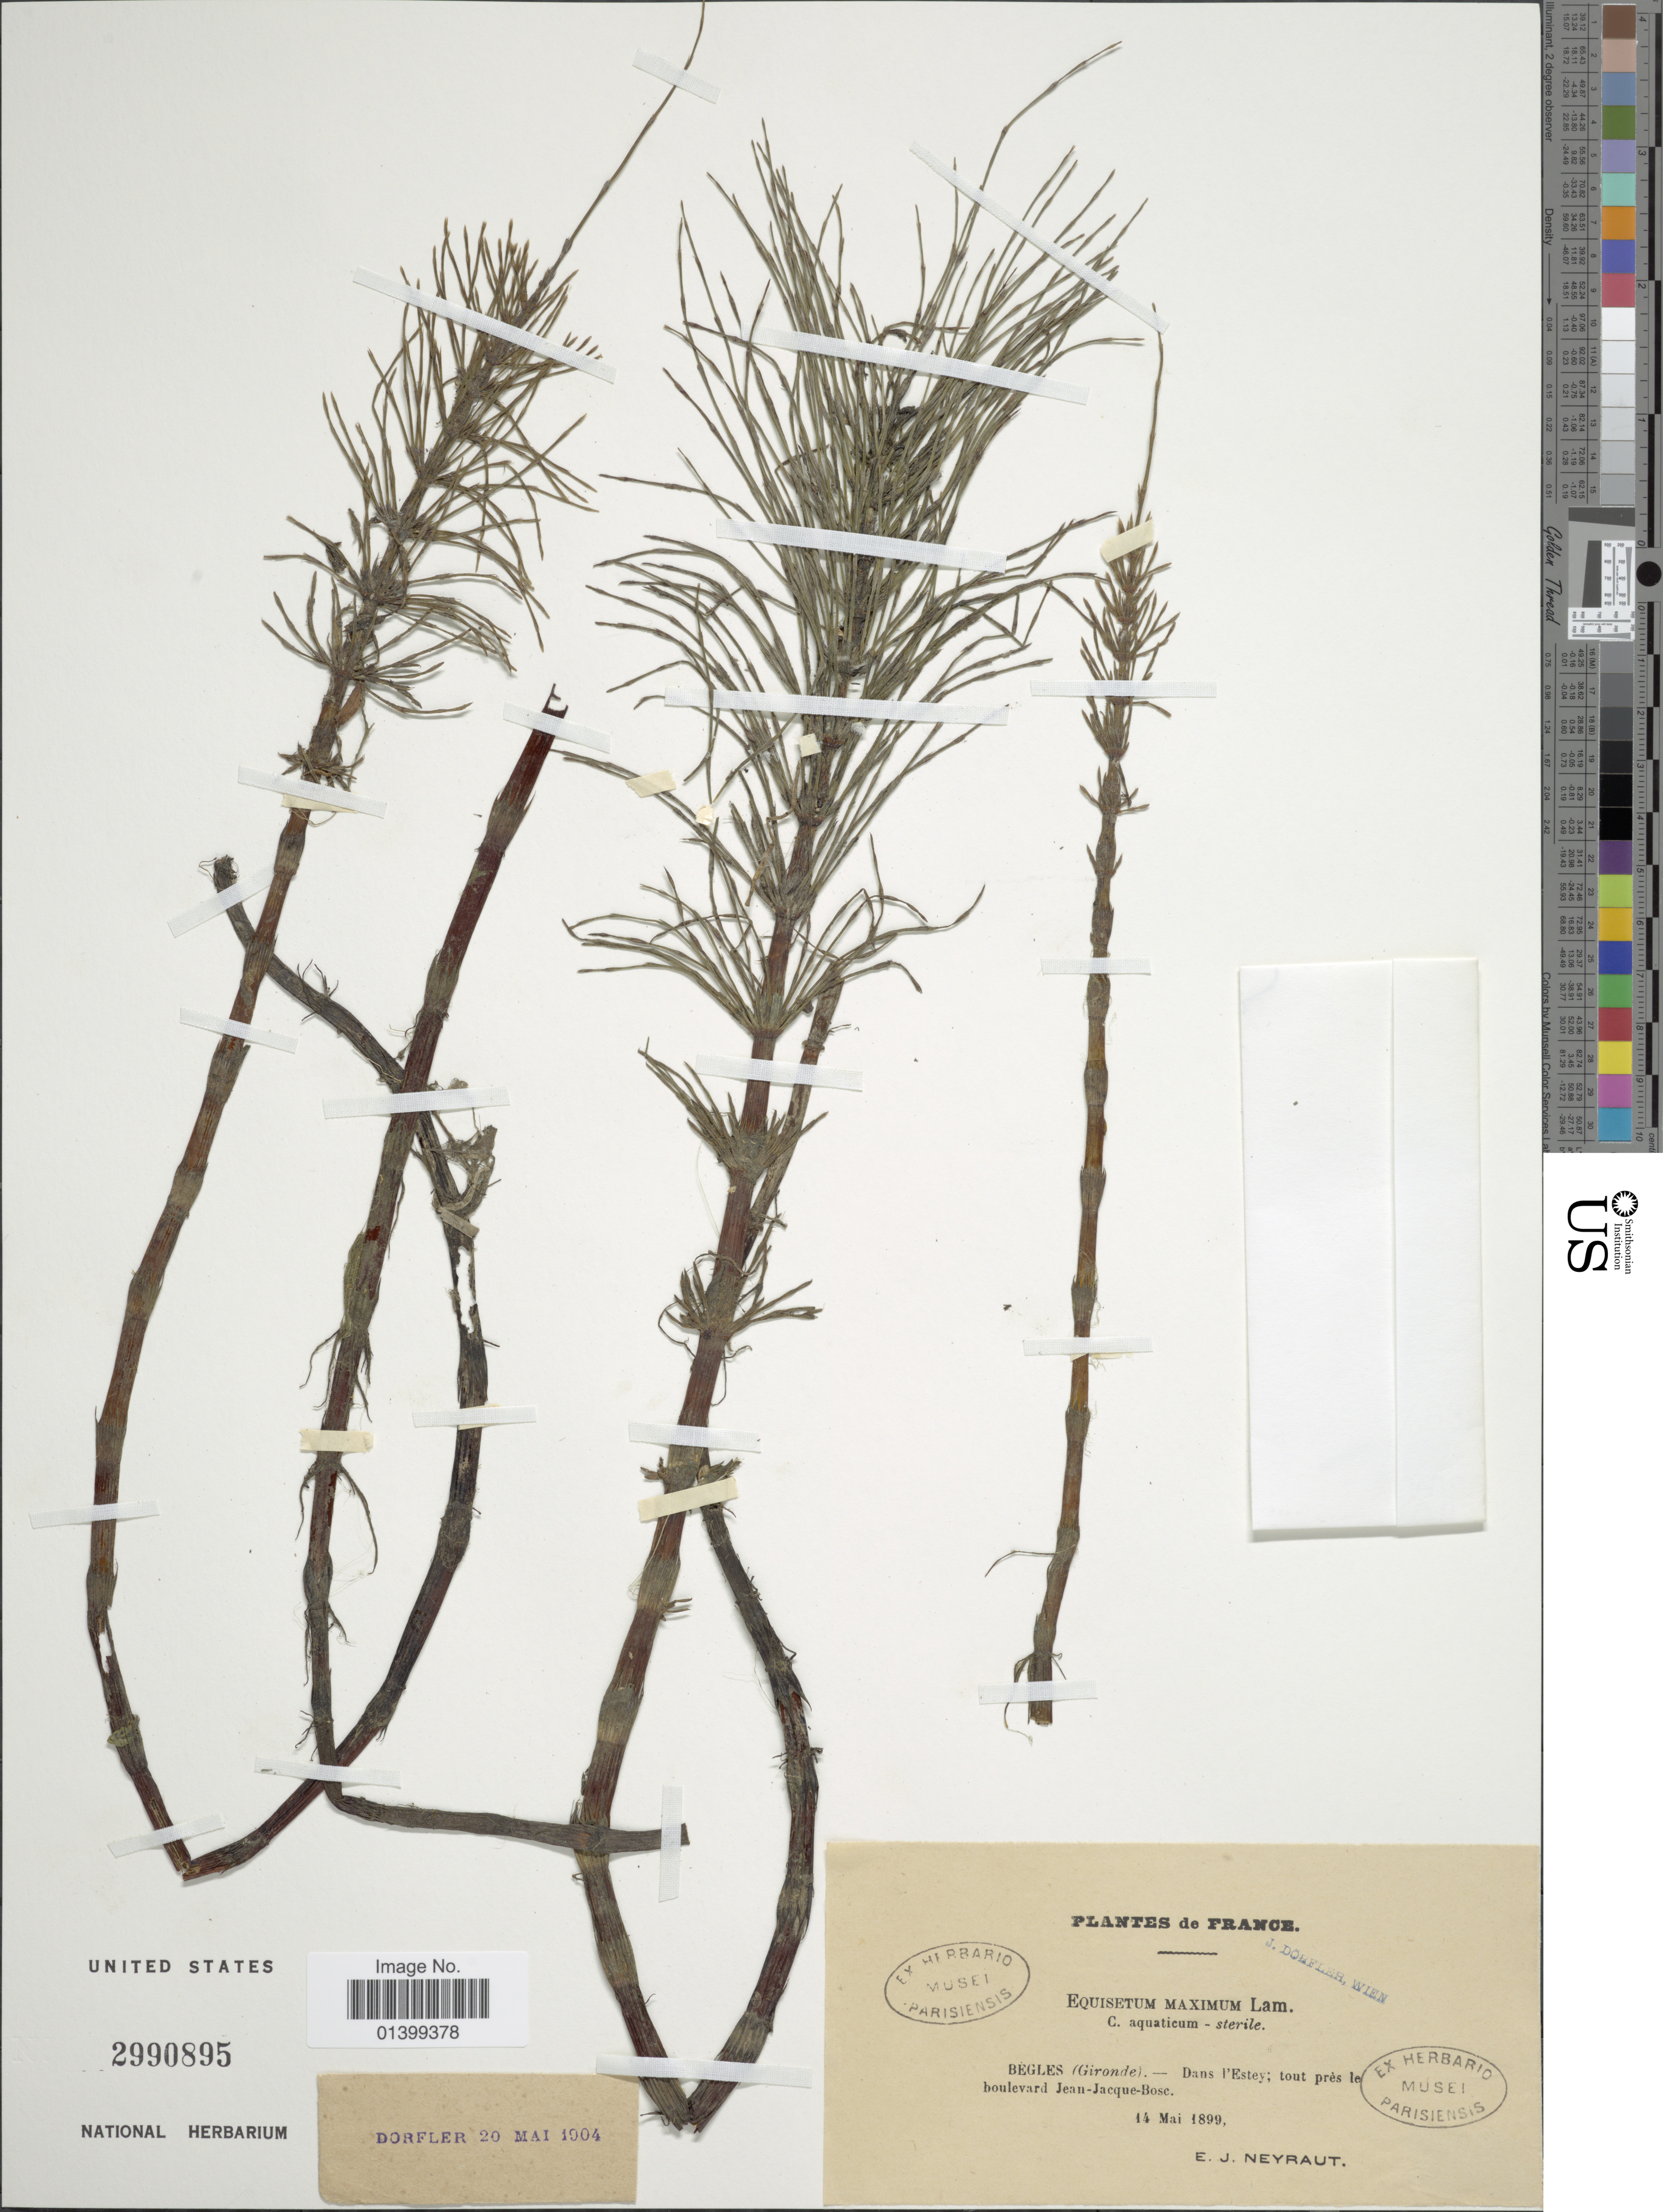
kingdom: Plantae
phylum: Tracheophyta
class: Polypodiopsida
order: Equisetales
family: Equisetaceae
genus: Equisetum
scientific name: Equisetum telmateia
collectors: E. Neyraut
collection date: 1899-05-14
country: France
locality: Bègles (Gironde).- Dans l'Estey; tout près le boulevard Jean-Jacque-Bose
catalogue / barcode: US 2990895